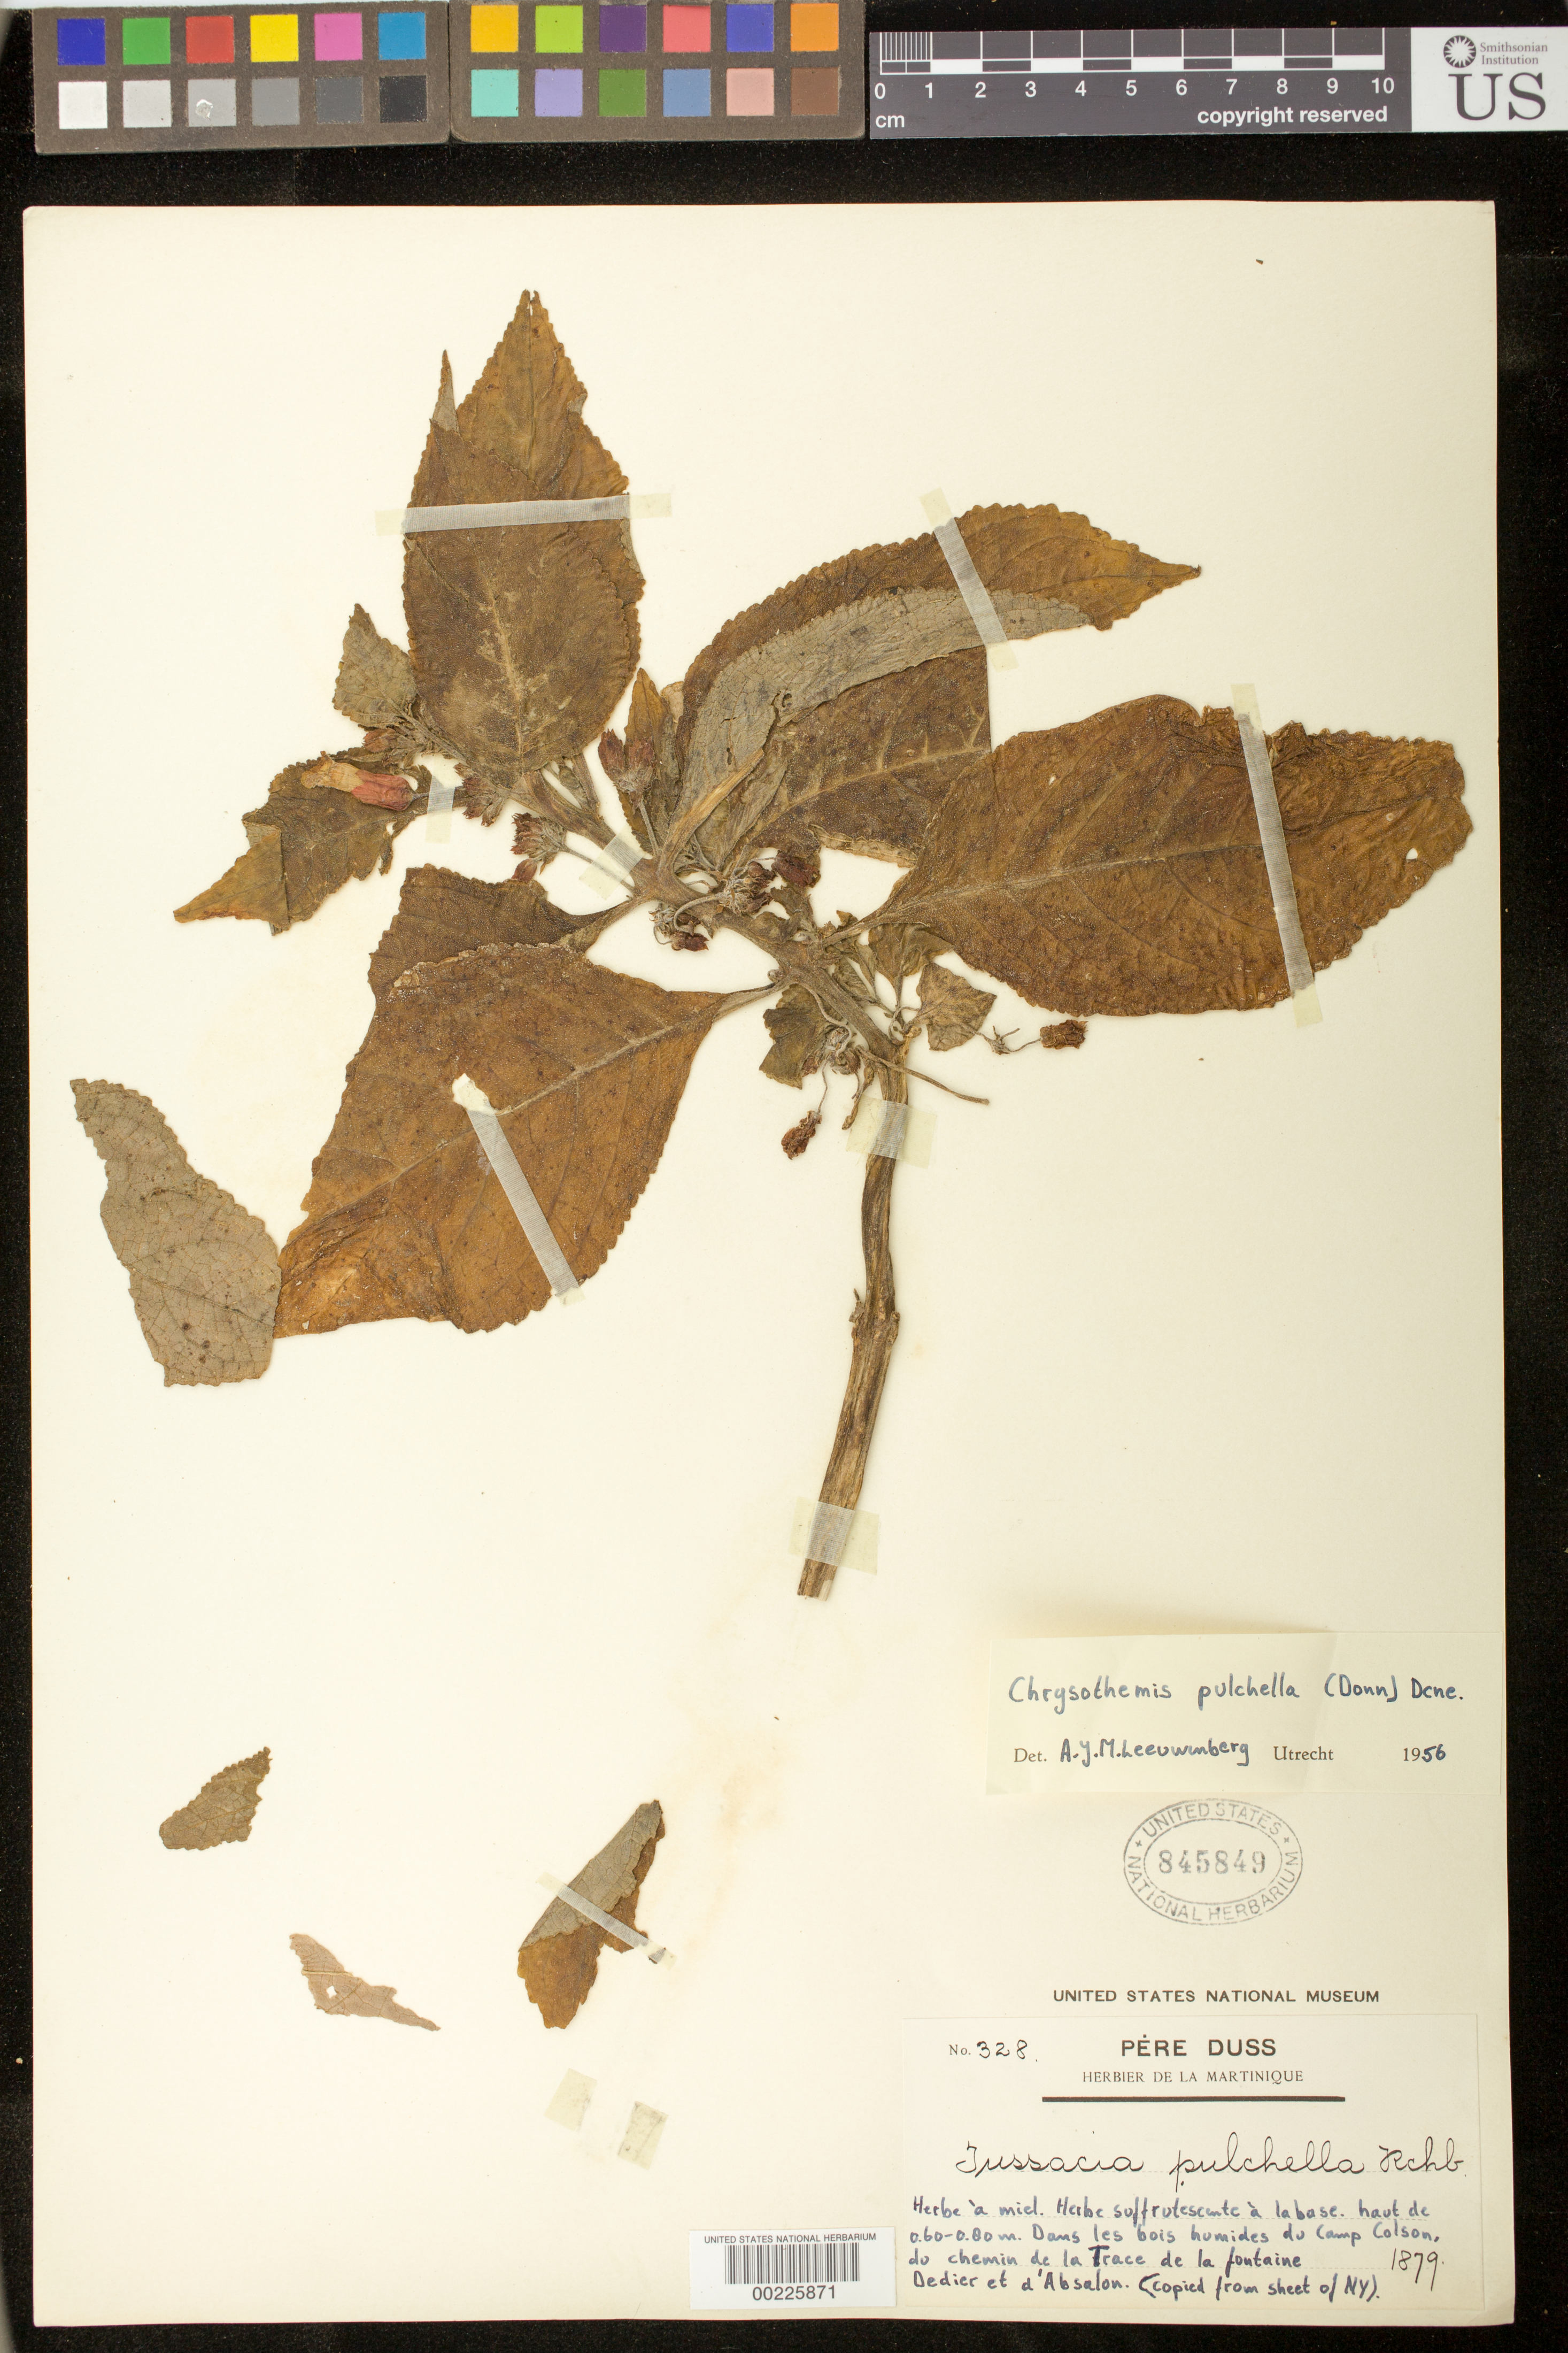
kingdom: Plantae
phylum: Tracheophyta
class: Magnoliopsida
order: Lamiales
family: Gesneriaceae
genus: Chrysothemis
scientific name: Chrysothemis pulchella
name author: (Donn ex Sims) Decne.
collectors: F. Duss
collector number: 328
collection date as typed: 1879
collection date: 1879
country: Martinique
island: Martinique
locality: Camp Colson, on the road from Trace de la Fontaine Dedier and D'Absalon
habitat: In humid forests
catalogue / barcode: US 845849